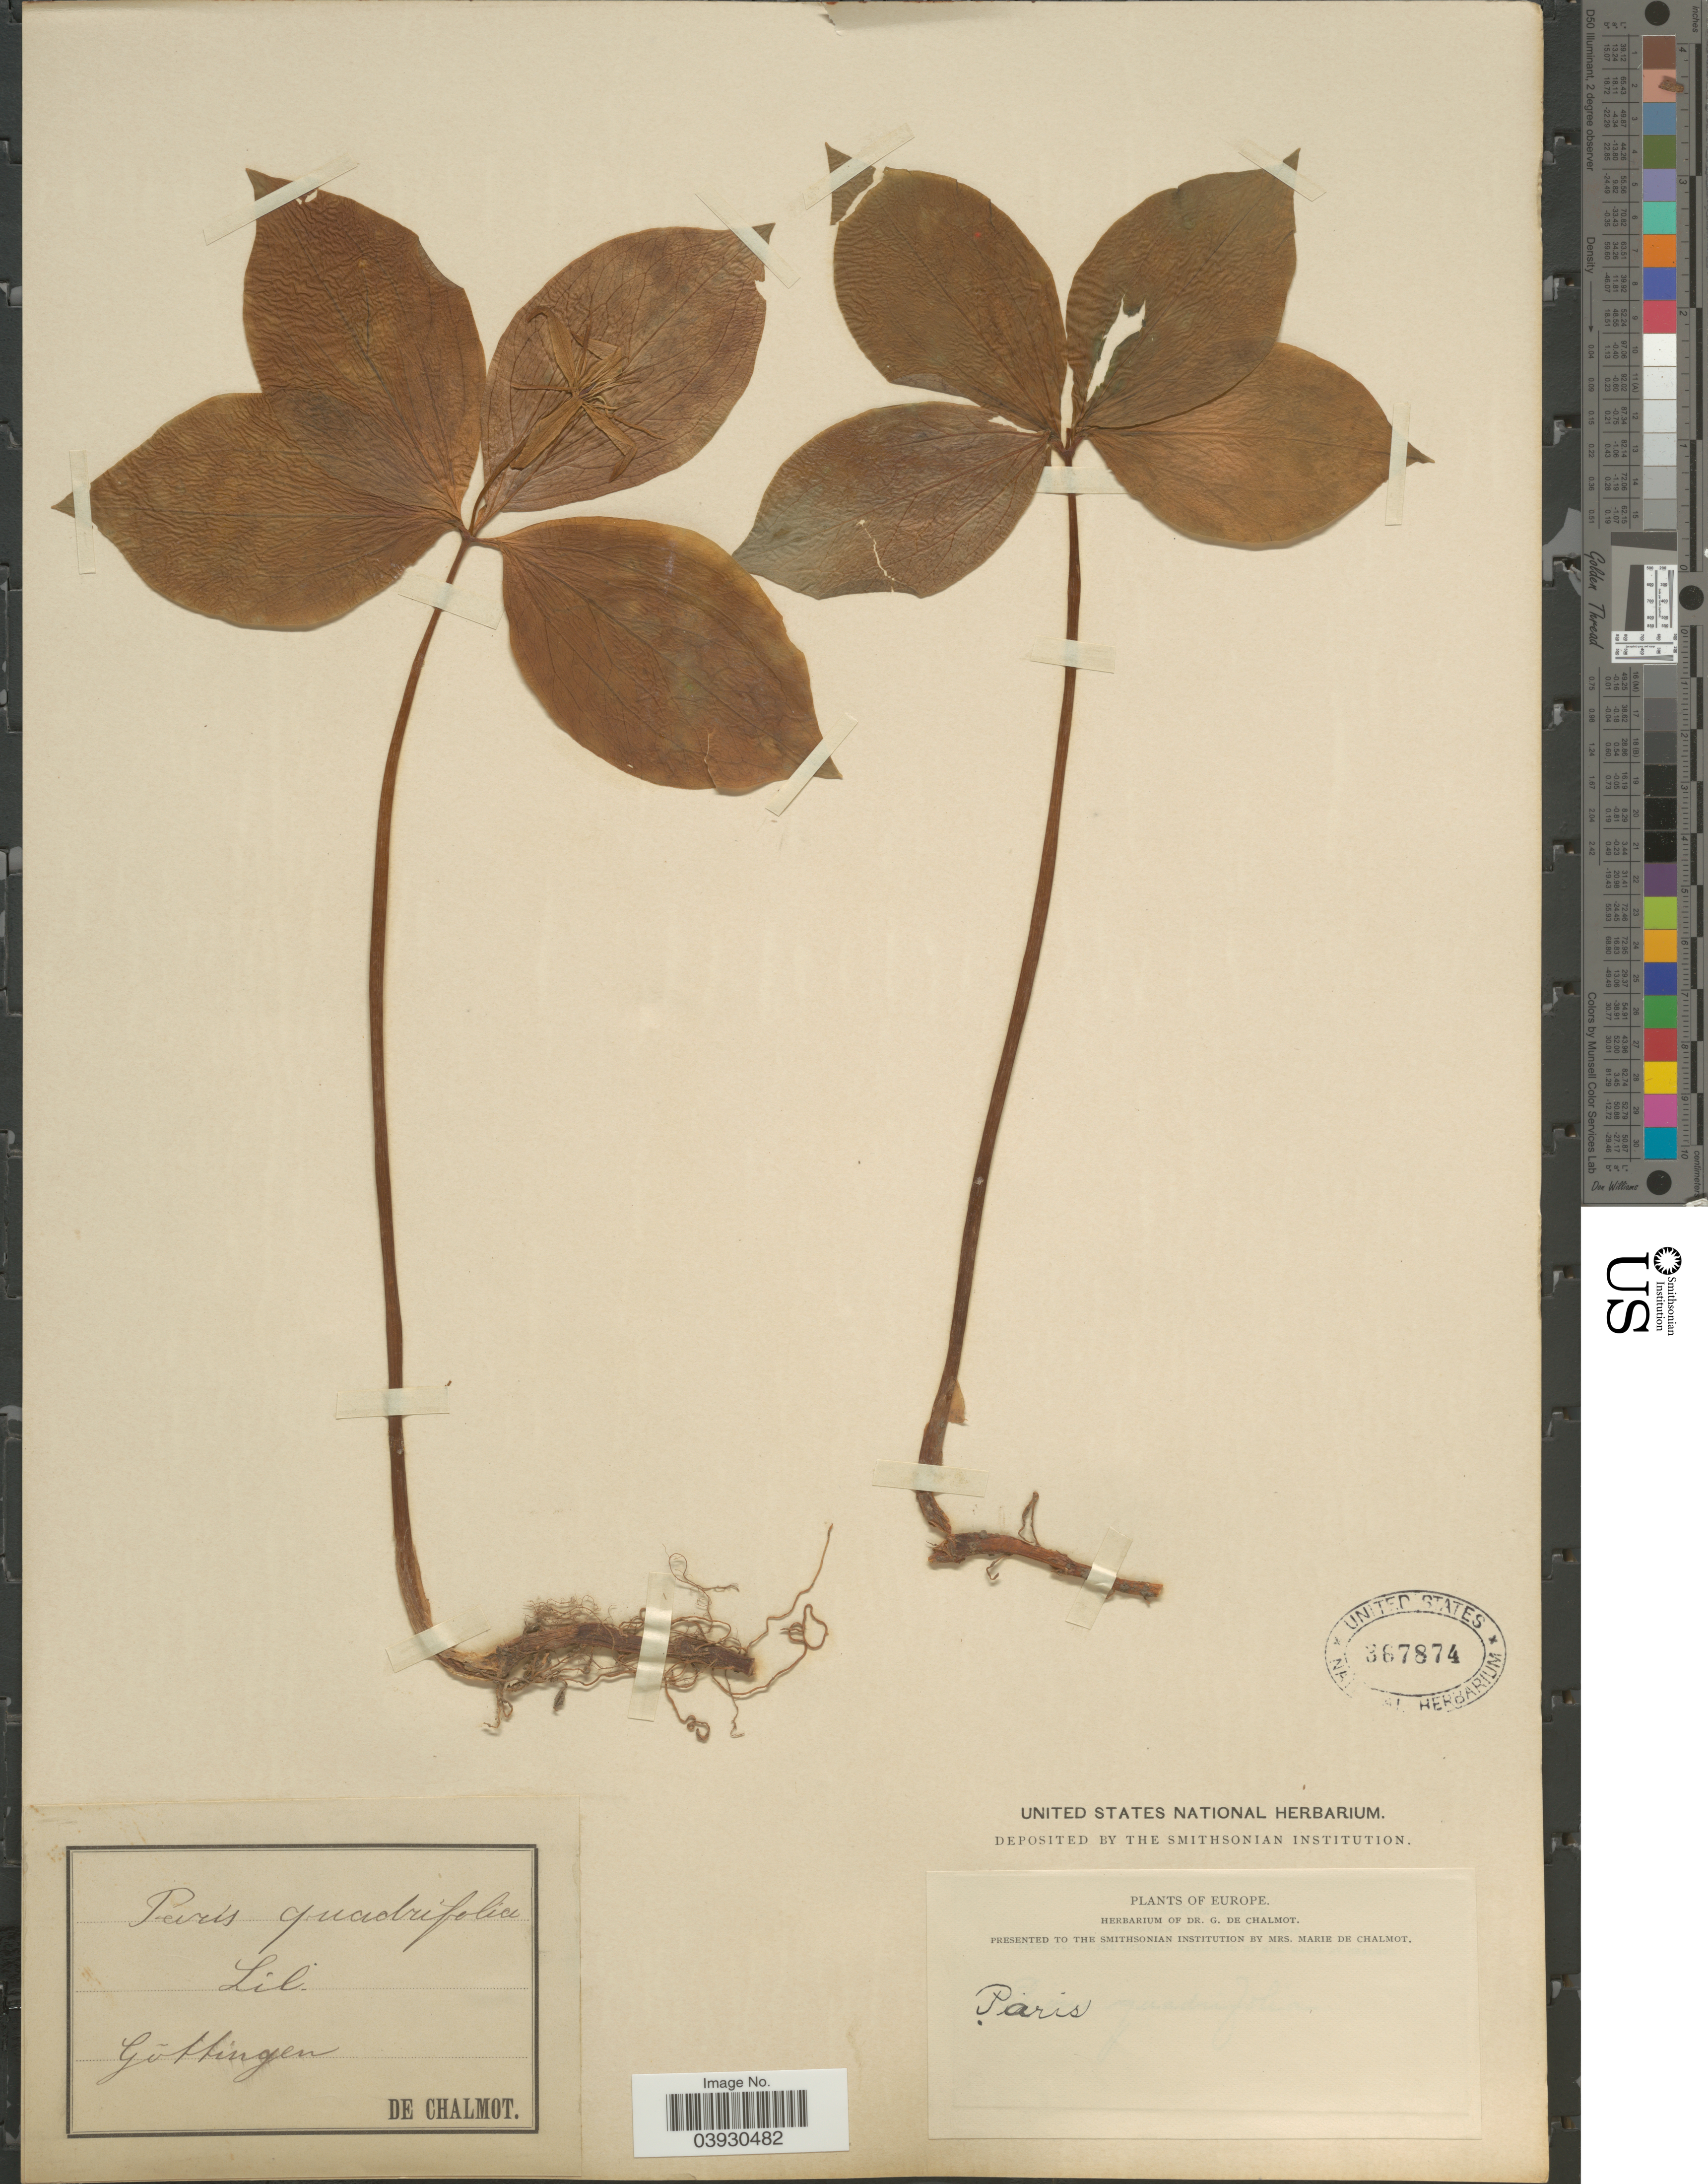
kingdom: Plantae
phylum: Tracheophyta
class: Liliopsida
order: Liliales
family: Melanthiaceae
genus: Paris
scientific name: Paris quadrifolia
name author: L.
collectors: G. de Chalmot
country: Germany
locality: Göttingen. Europe.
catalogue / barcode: US 367874